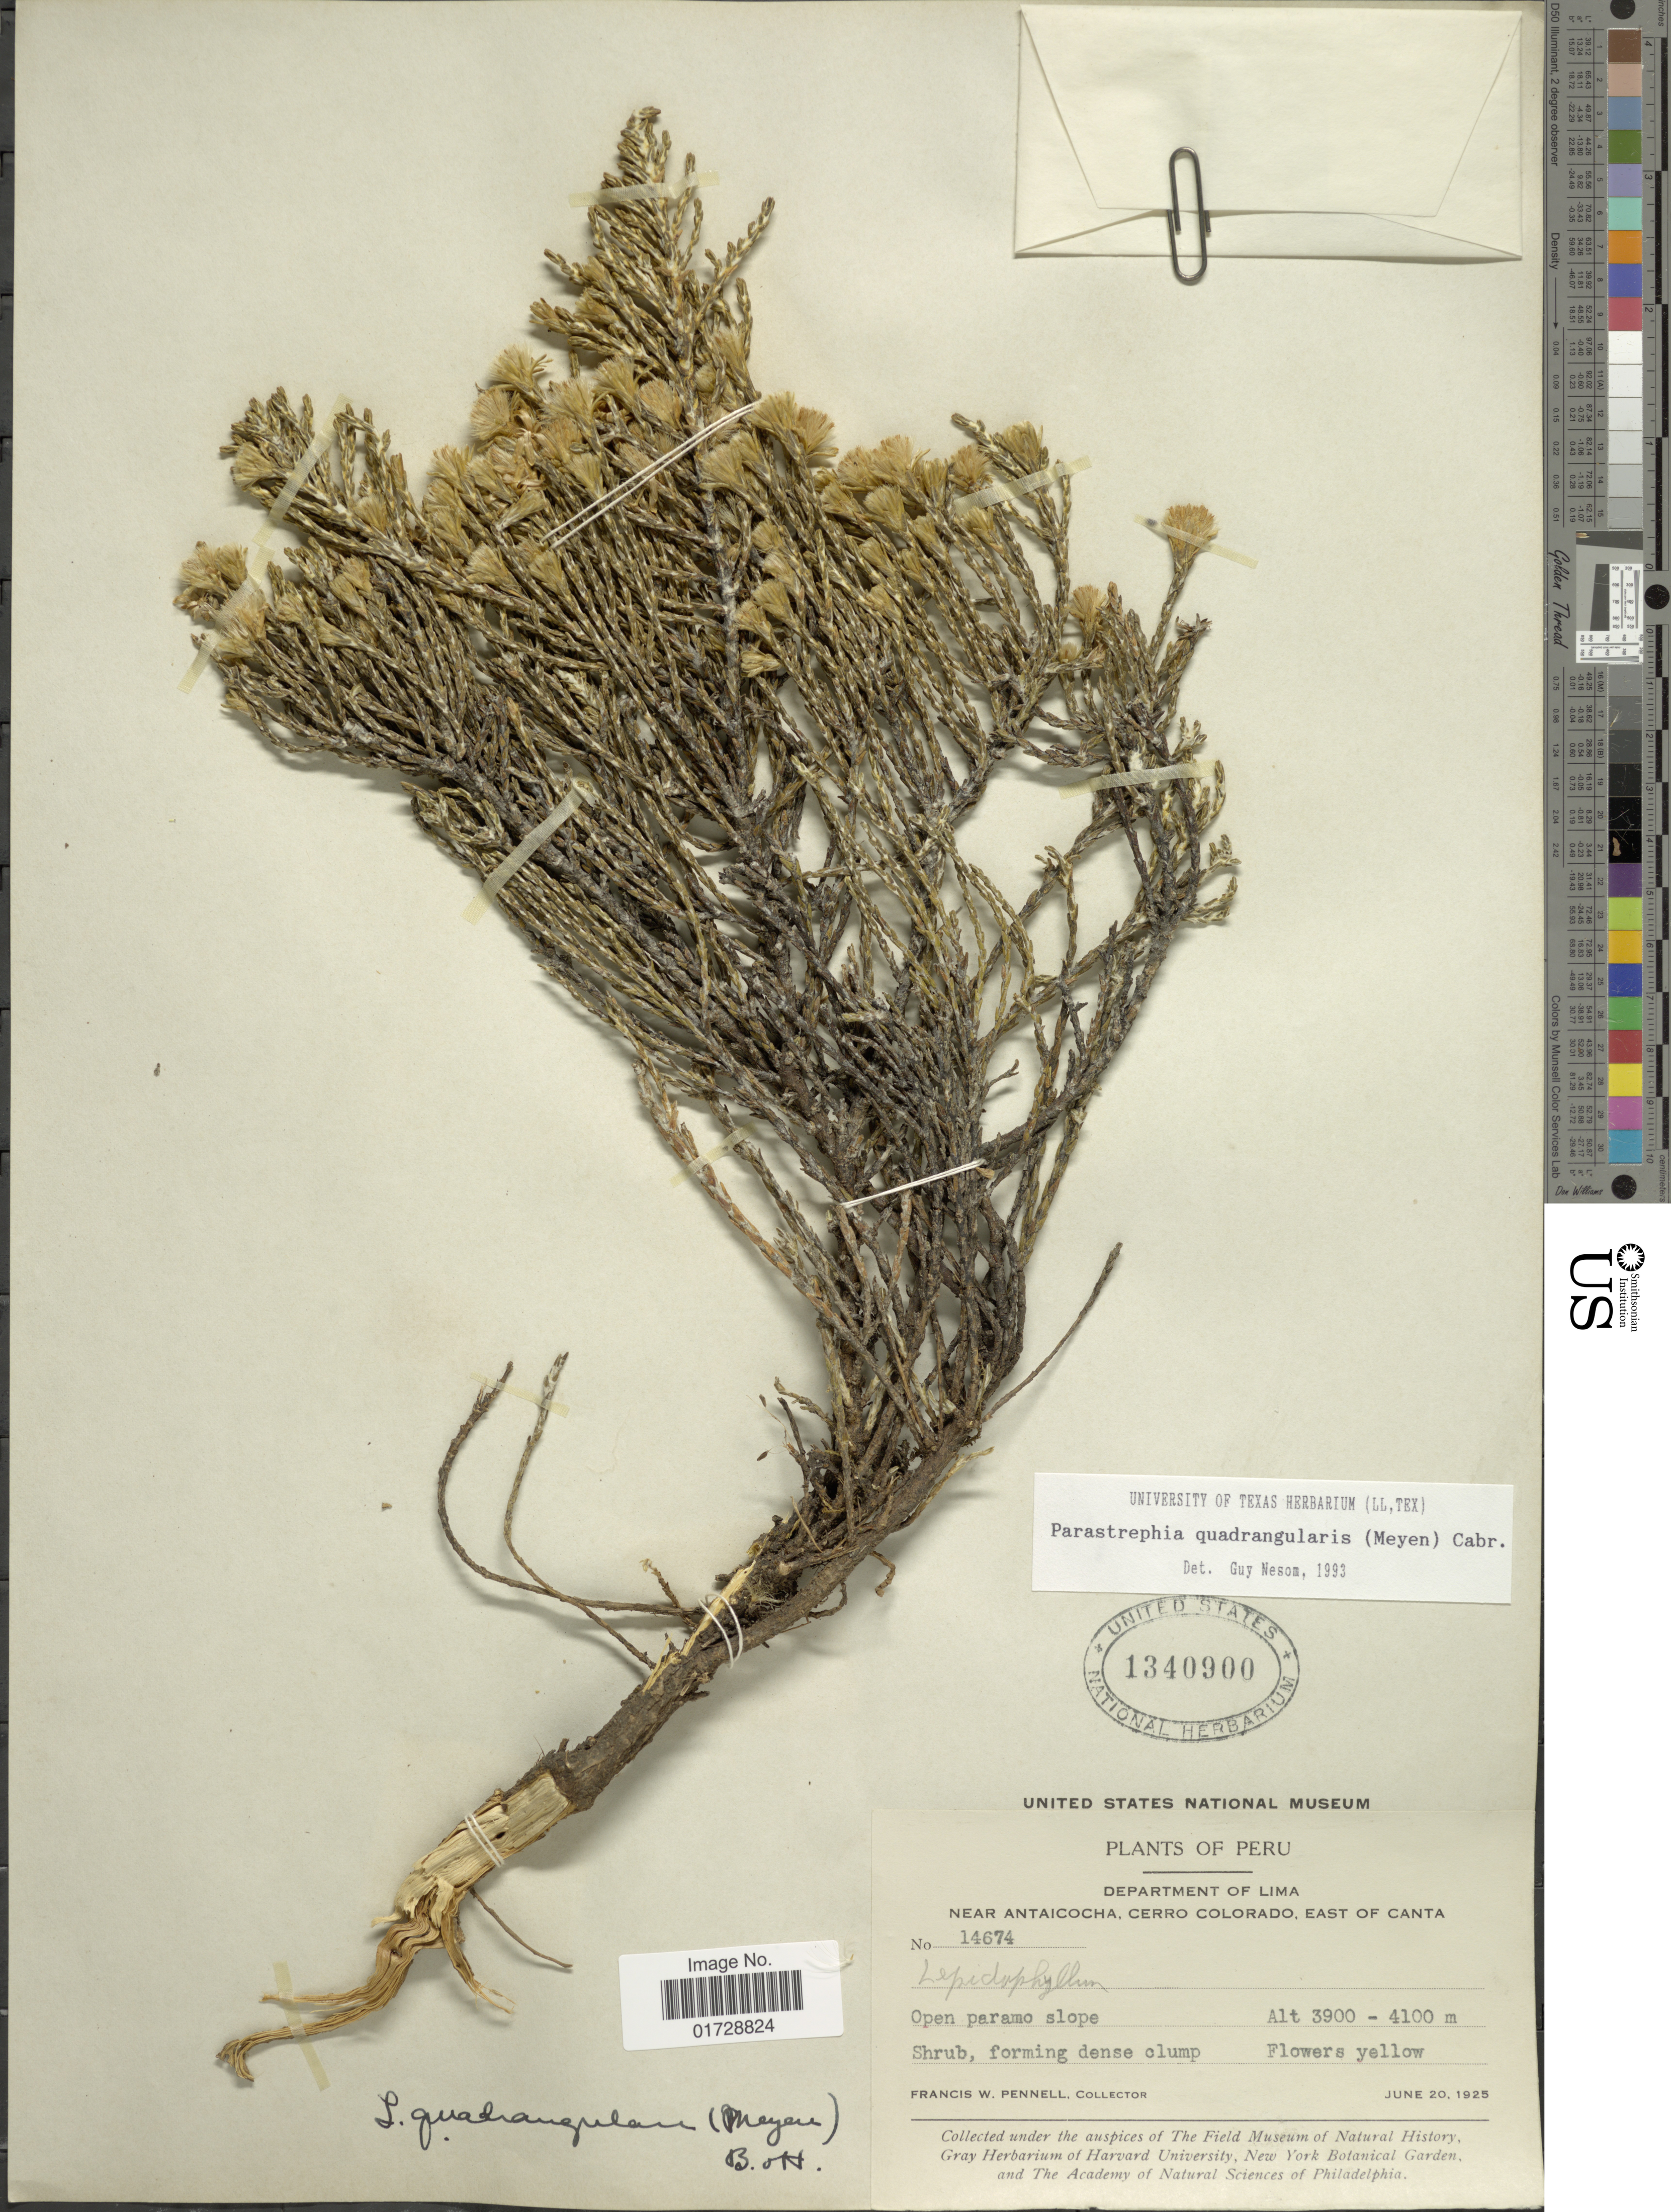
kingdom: Plantae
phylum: Tracheophyta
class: Magnoliopsida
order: Asterales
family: Asteraceae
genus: Parastrephia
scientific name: Parastrephia quadrangularis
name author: (Meyen) Cabrera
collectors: F. W. Pennell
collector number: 14674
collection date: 1925-06-20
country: Peru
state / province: Lima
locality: Near Antaicocha, Cerro Colorado, east of Canta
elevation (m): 3900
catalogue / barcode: US 1340900